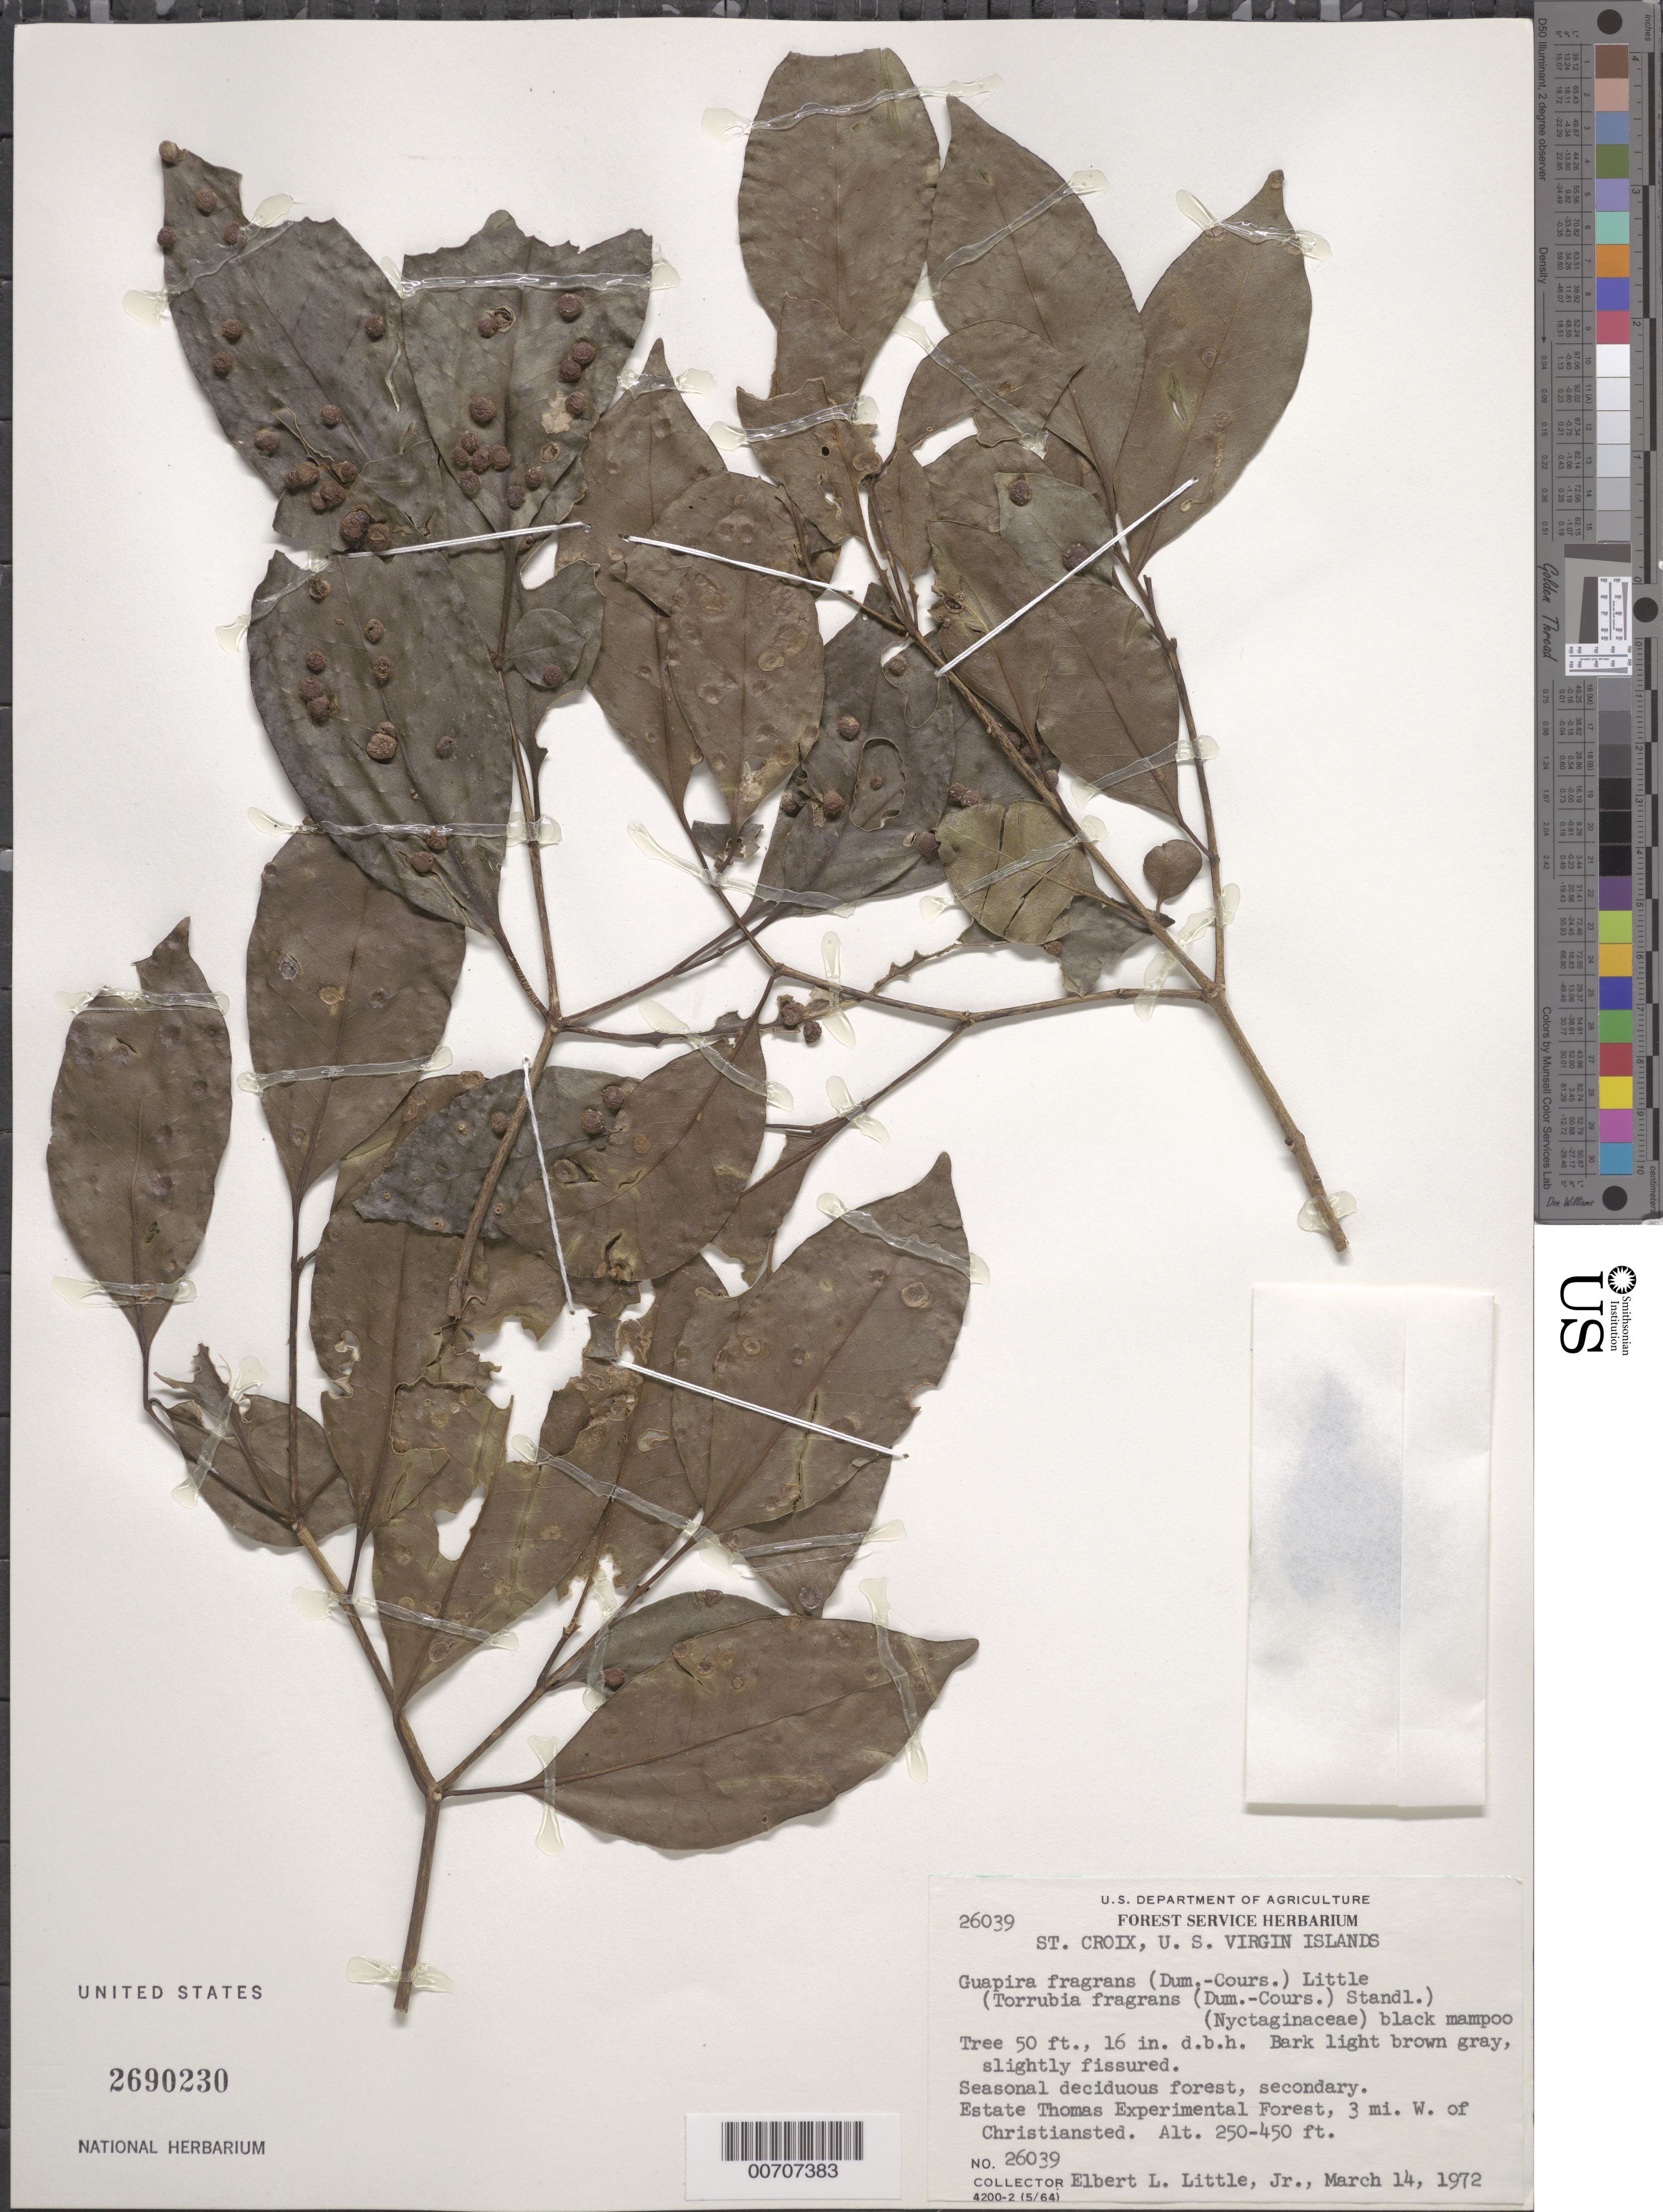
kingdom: Plantae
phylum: Tracheophyta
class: Magnoliopsida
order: Caryophyllales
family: Nyctaginaceae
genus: Guapira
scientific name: Guapira fragrans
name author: (Dum. Cours.) Little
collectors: E. L. Little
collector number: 26039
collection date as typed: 14 Mar 1972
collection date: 1972-03-14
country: U.S. Virgin Islands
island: St. Croix Island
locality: Estate Thomas Exp. Forest, 3 mi W of Christiansted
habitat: Seasonal deciduous forest, secondary.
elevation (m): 76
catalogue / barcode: US 2690230